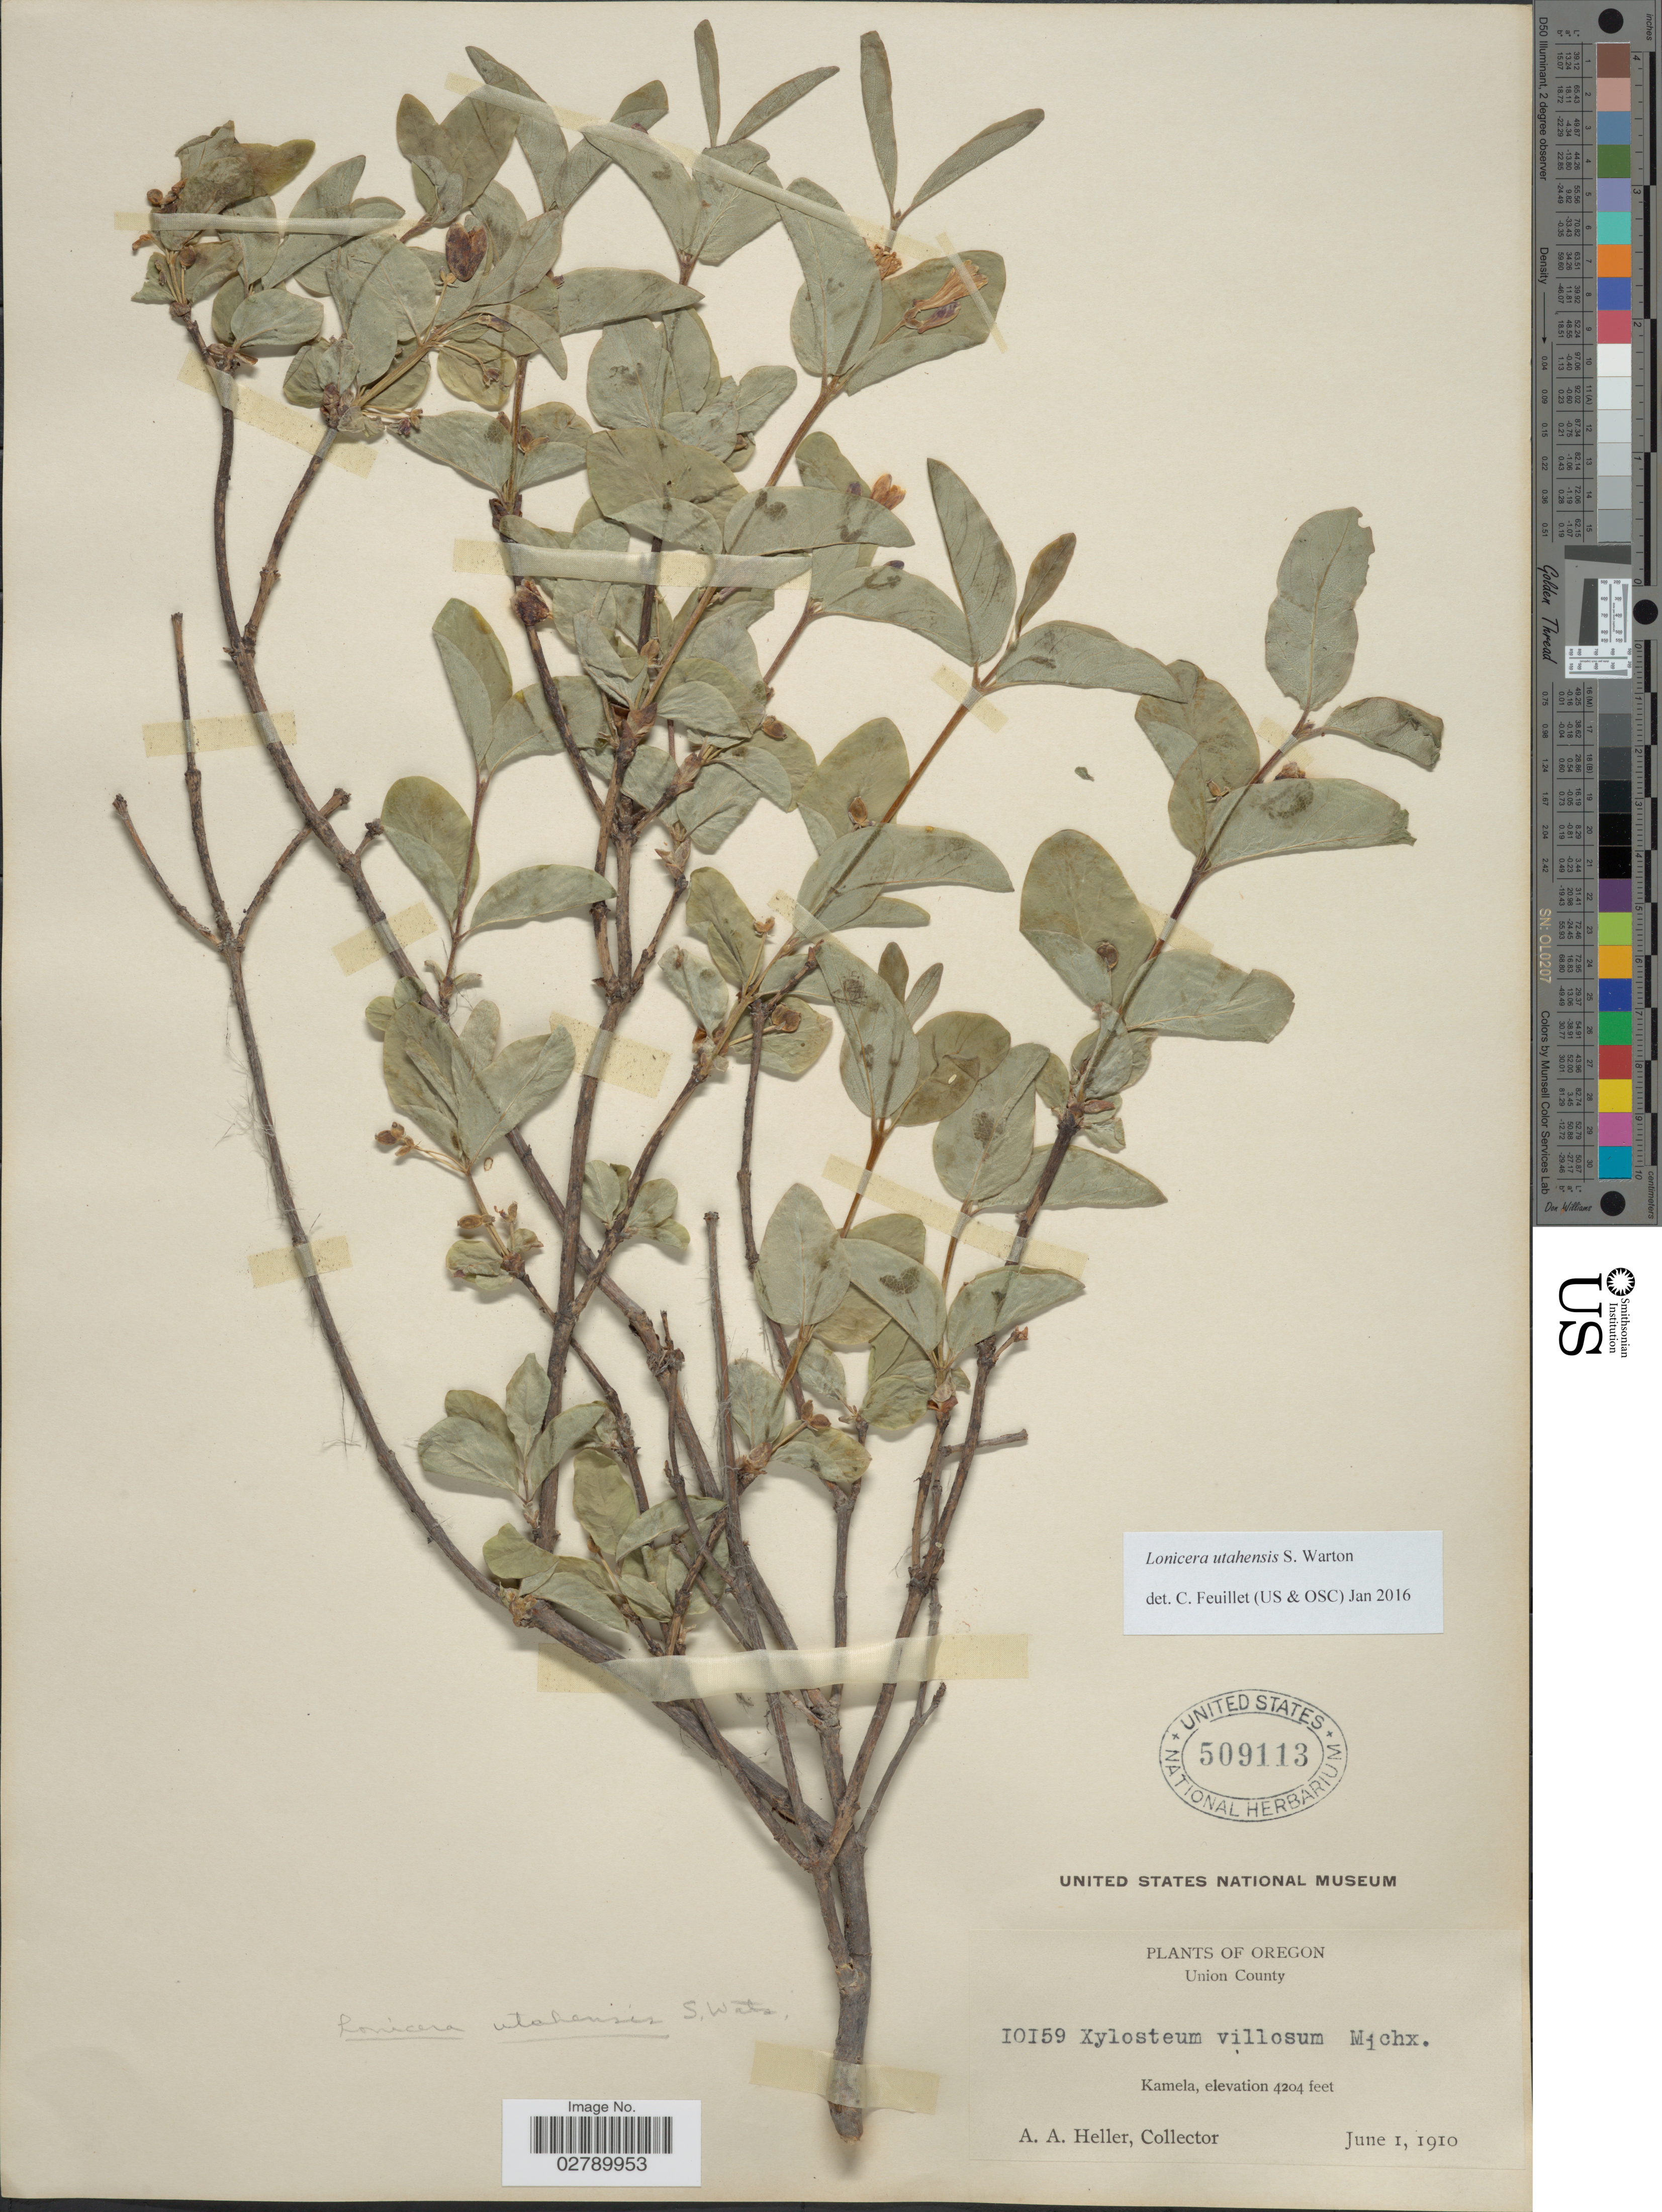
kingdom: Plantae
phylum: Tracheophyta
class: Magnoliopsida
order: Dipsacales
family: Caprifoliaceae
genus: Lonicera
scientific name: Lonicera utahensis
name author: S. Watson in C. King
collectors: A. A. Heller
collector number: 10159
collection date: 1910-06-01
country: United States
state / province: Oregon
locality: Union County. Kamela.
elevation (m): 1281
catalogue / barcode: US 509113